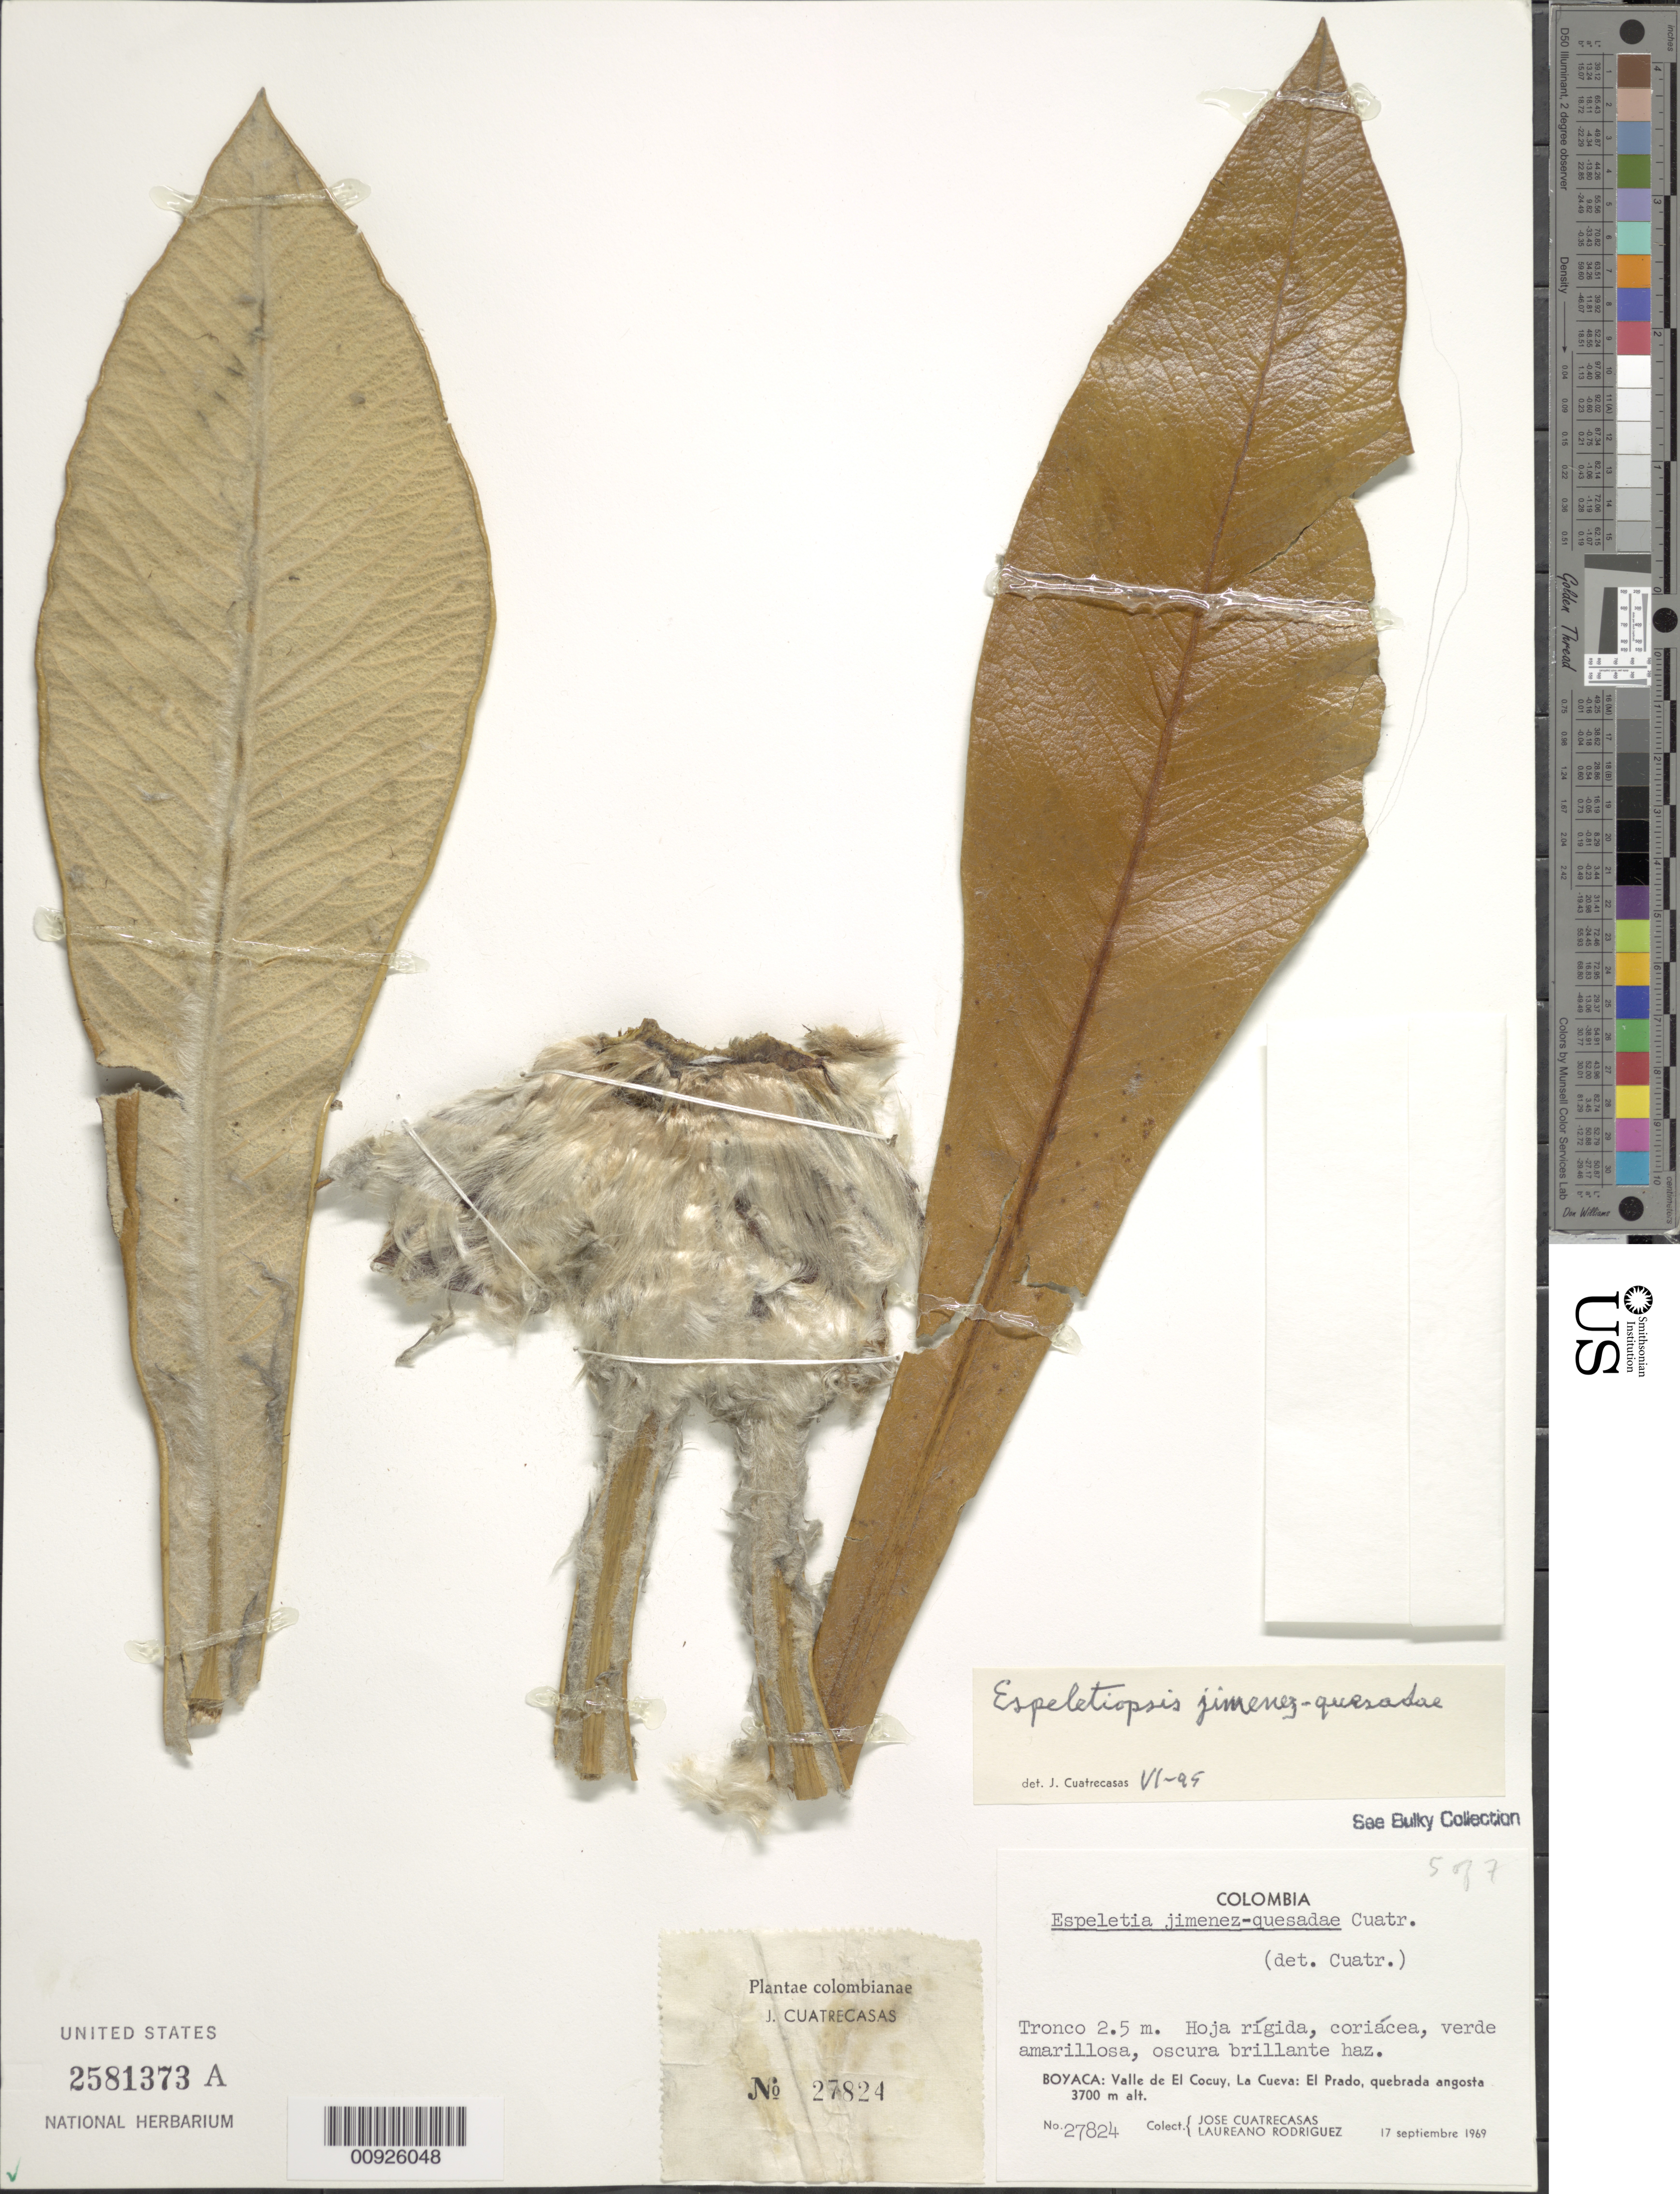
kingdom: Plantae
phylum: Tracheophyta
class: Magnoliopsida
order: Asterales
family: Asteraceae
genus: Espeletiopsis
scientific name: Espeletiopsis jimenez-quesadae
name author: (Cuatrec.) Cuatrec.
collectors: J. Cuatrecasas & L. Rodriguez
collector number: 27824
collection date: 1969-09-17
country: Colombia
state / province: Boyacá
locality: Boyacá: Valle de El Cocuy, La Cueva: El Prado, quebrada angosta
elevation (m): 3700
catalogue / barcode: US 2581373A